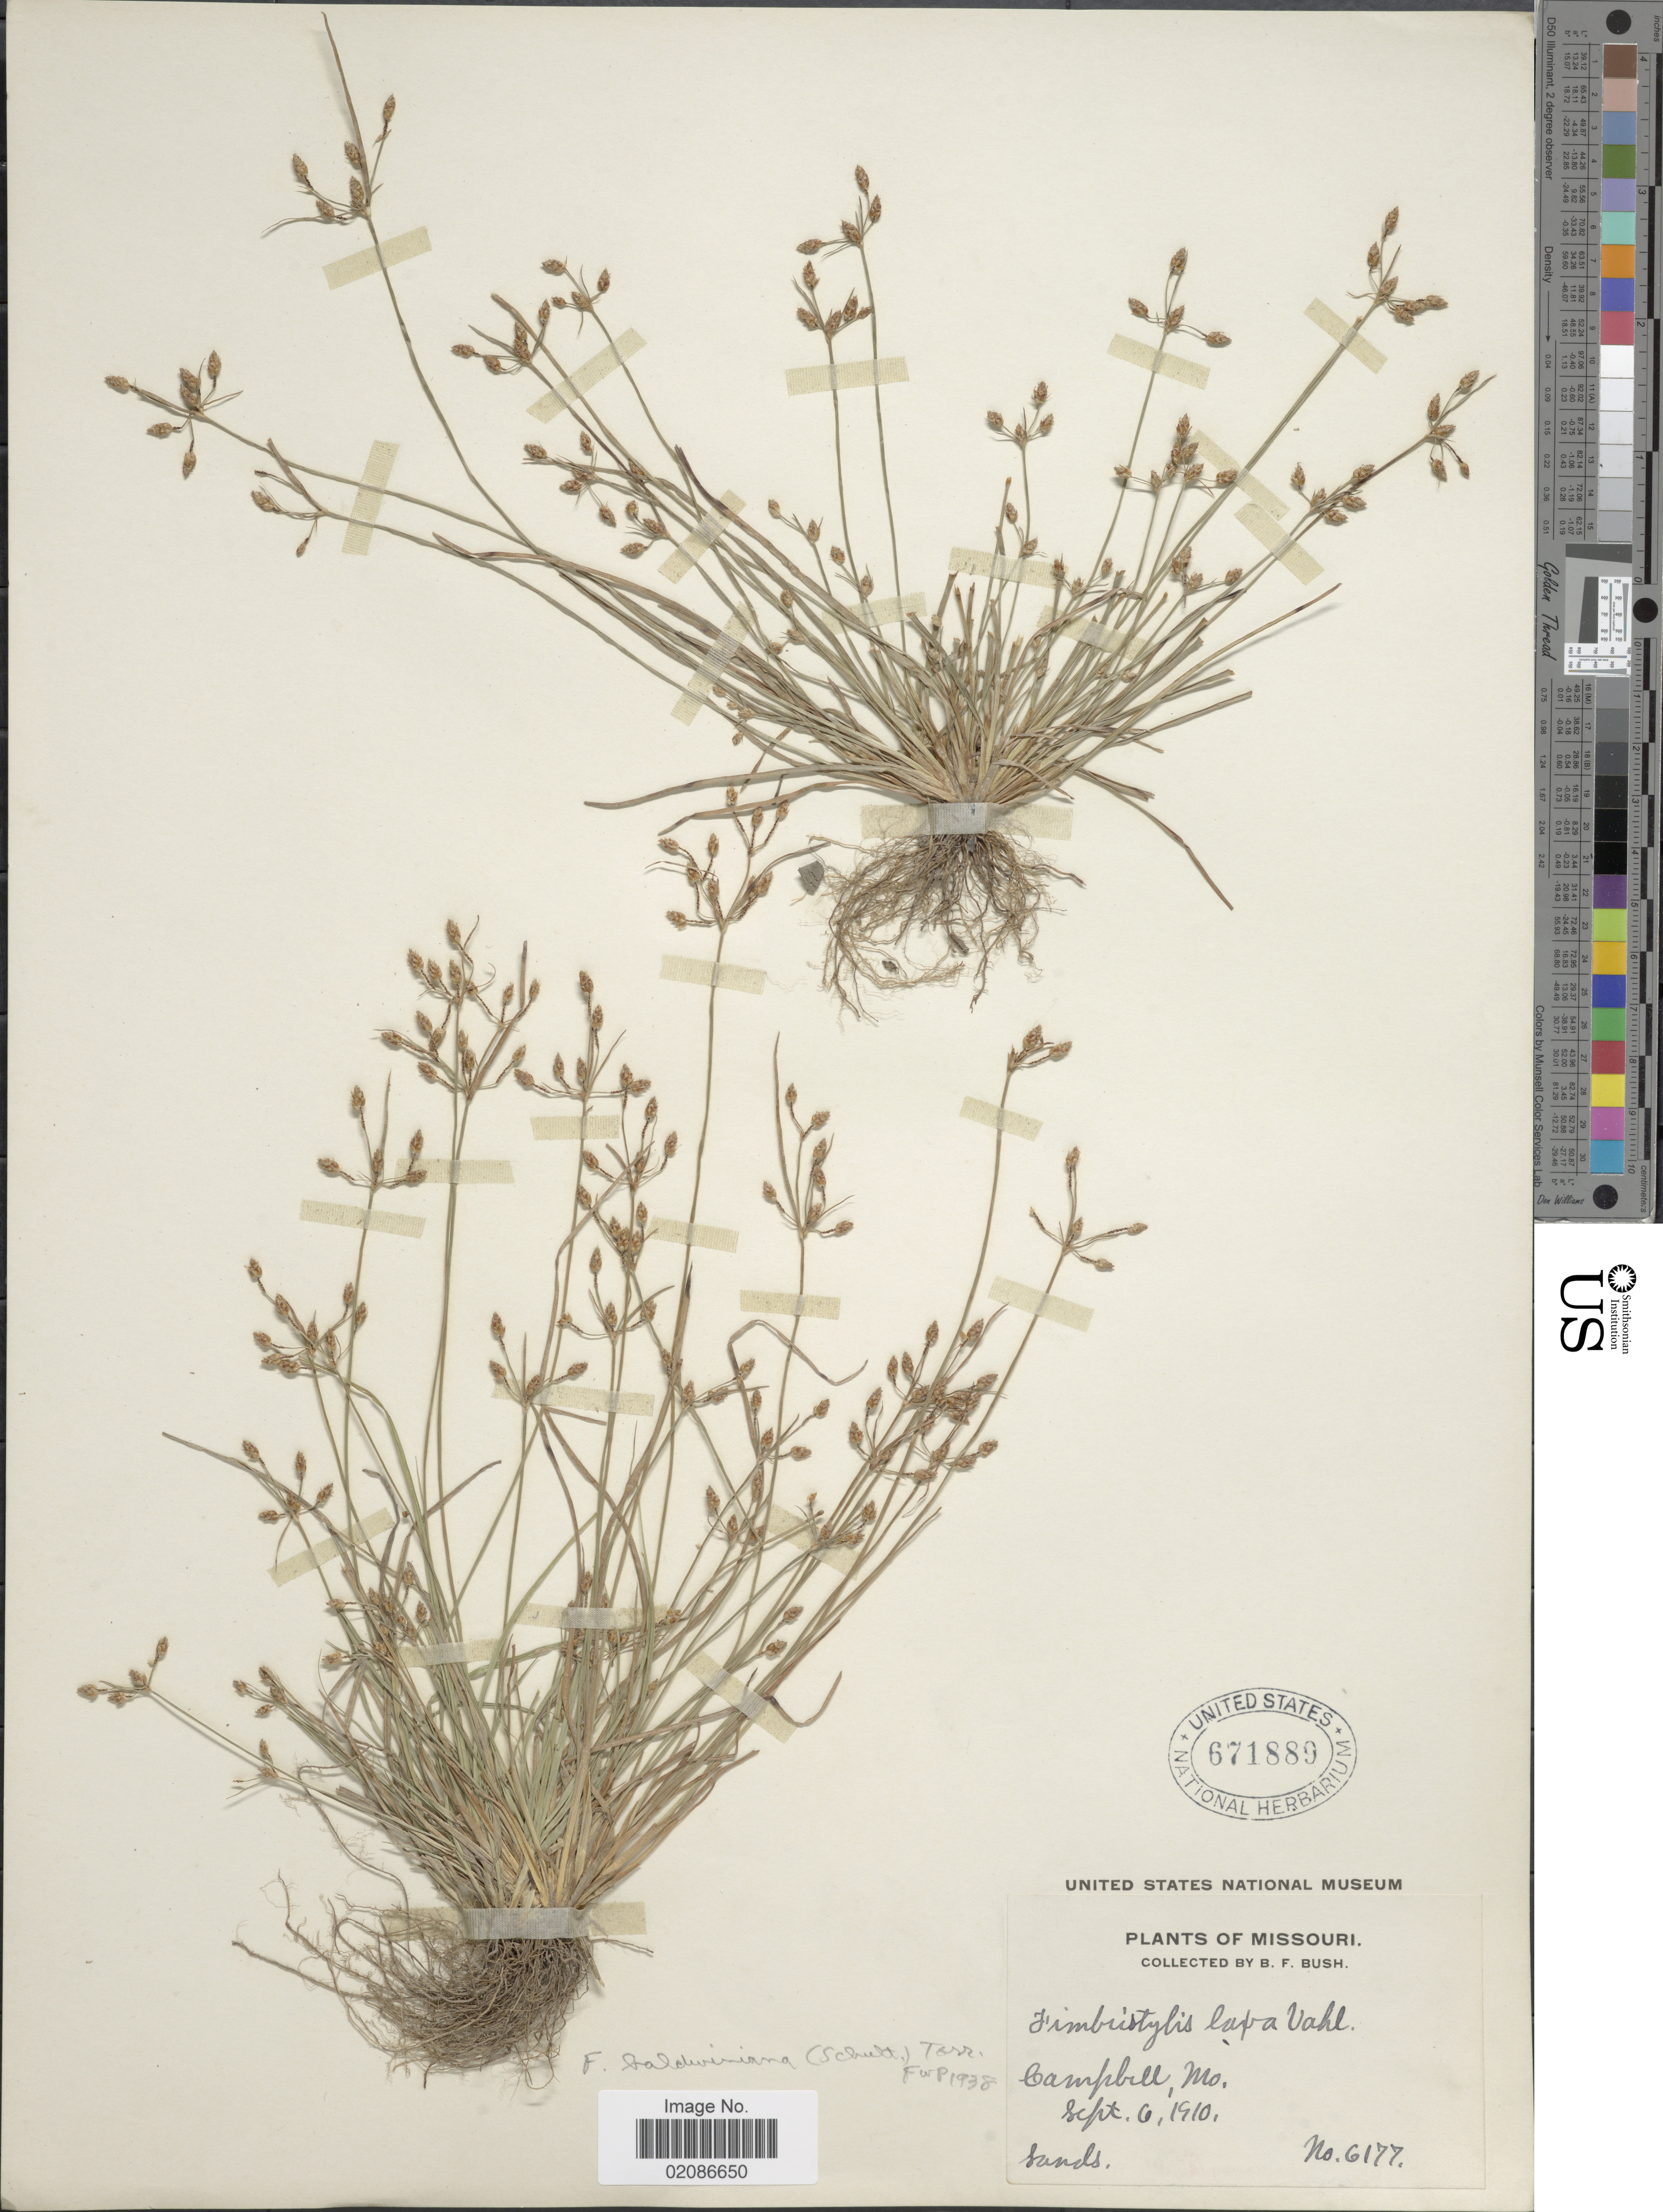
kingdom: Plantae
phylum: Tracheophyta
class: Liliopsida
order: Poales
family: Cyperaceae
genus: Fimbristylis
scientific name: Fimbristylis dichotoma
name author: (L.) Vahl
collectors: B. F. Bush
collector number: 6177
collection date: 1910-09-06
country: United States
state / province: Missouri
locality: Campbell, Mo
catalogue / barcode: US 671889